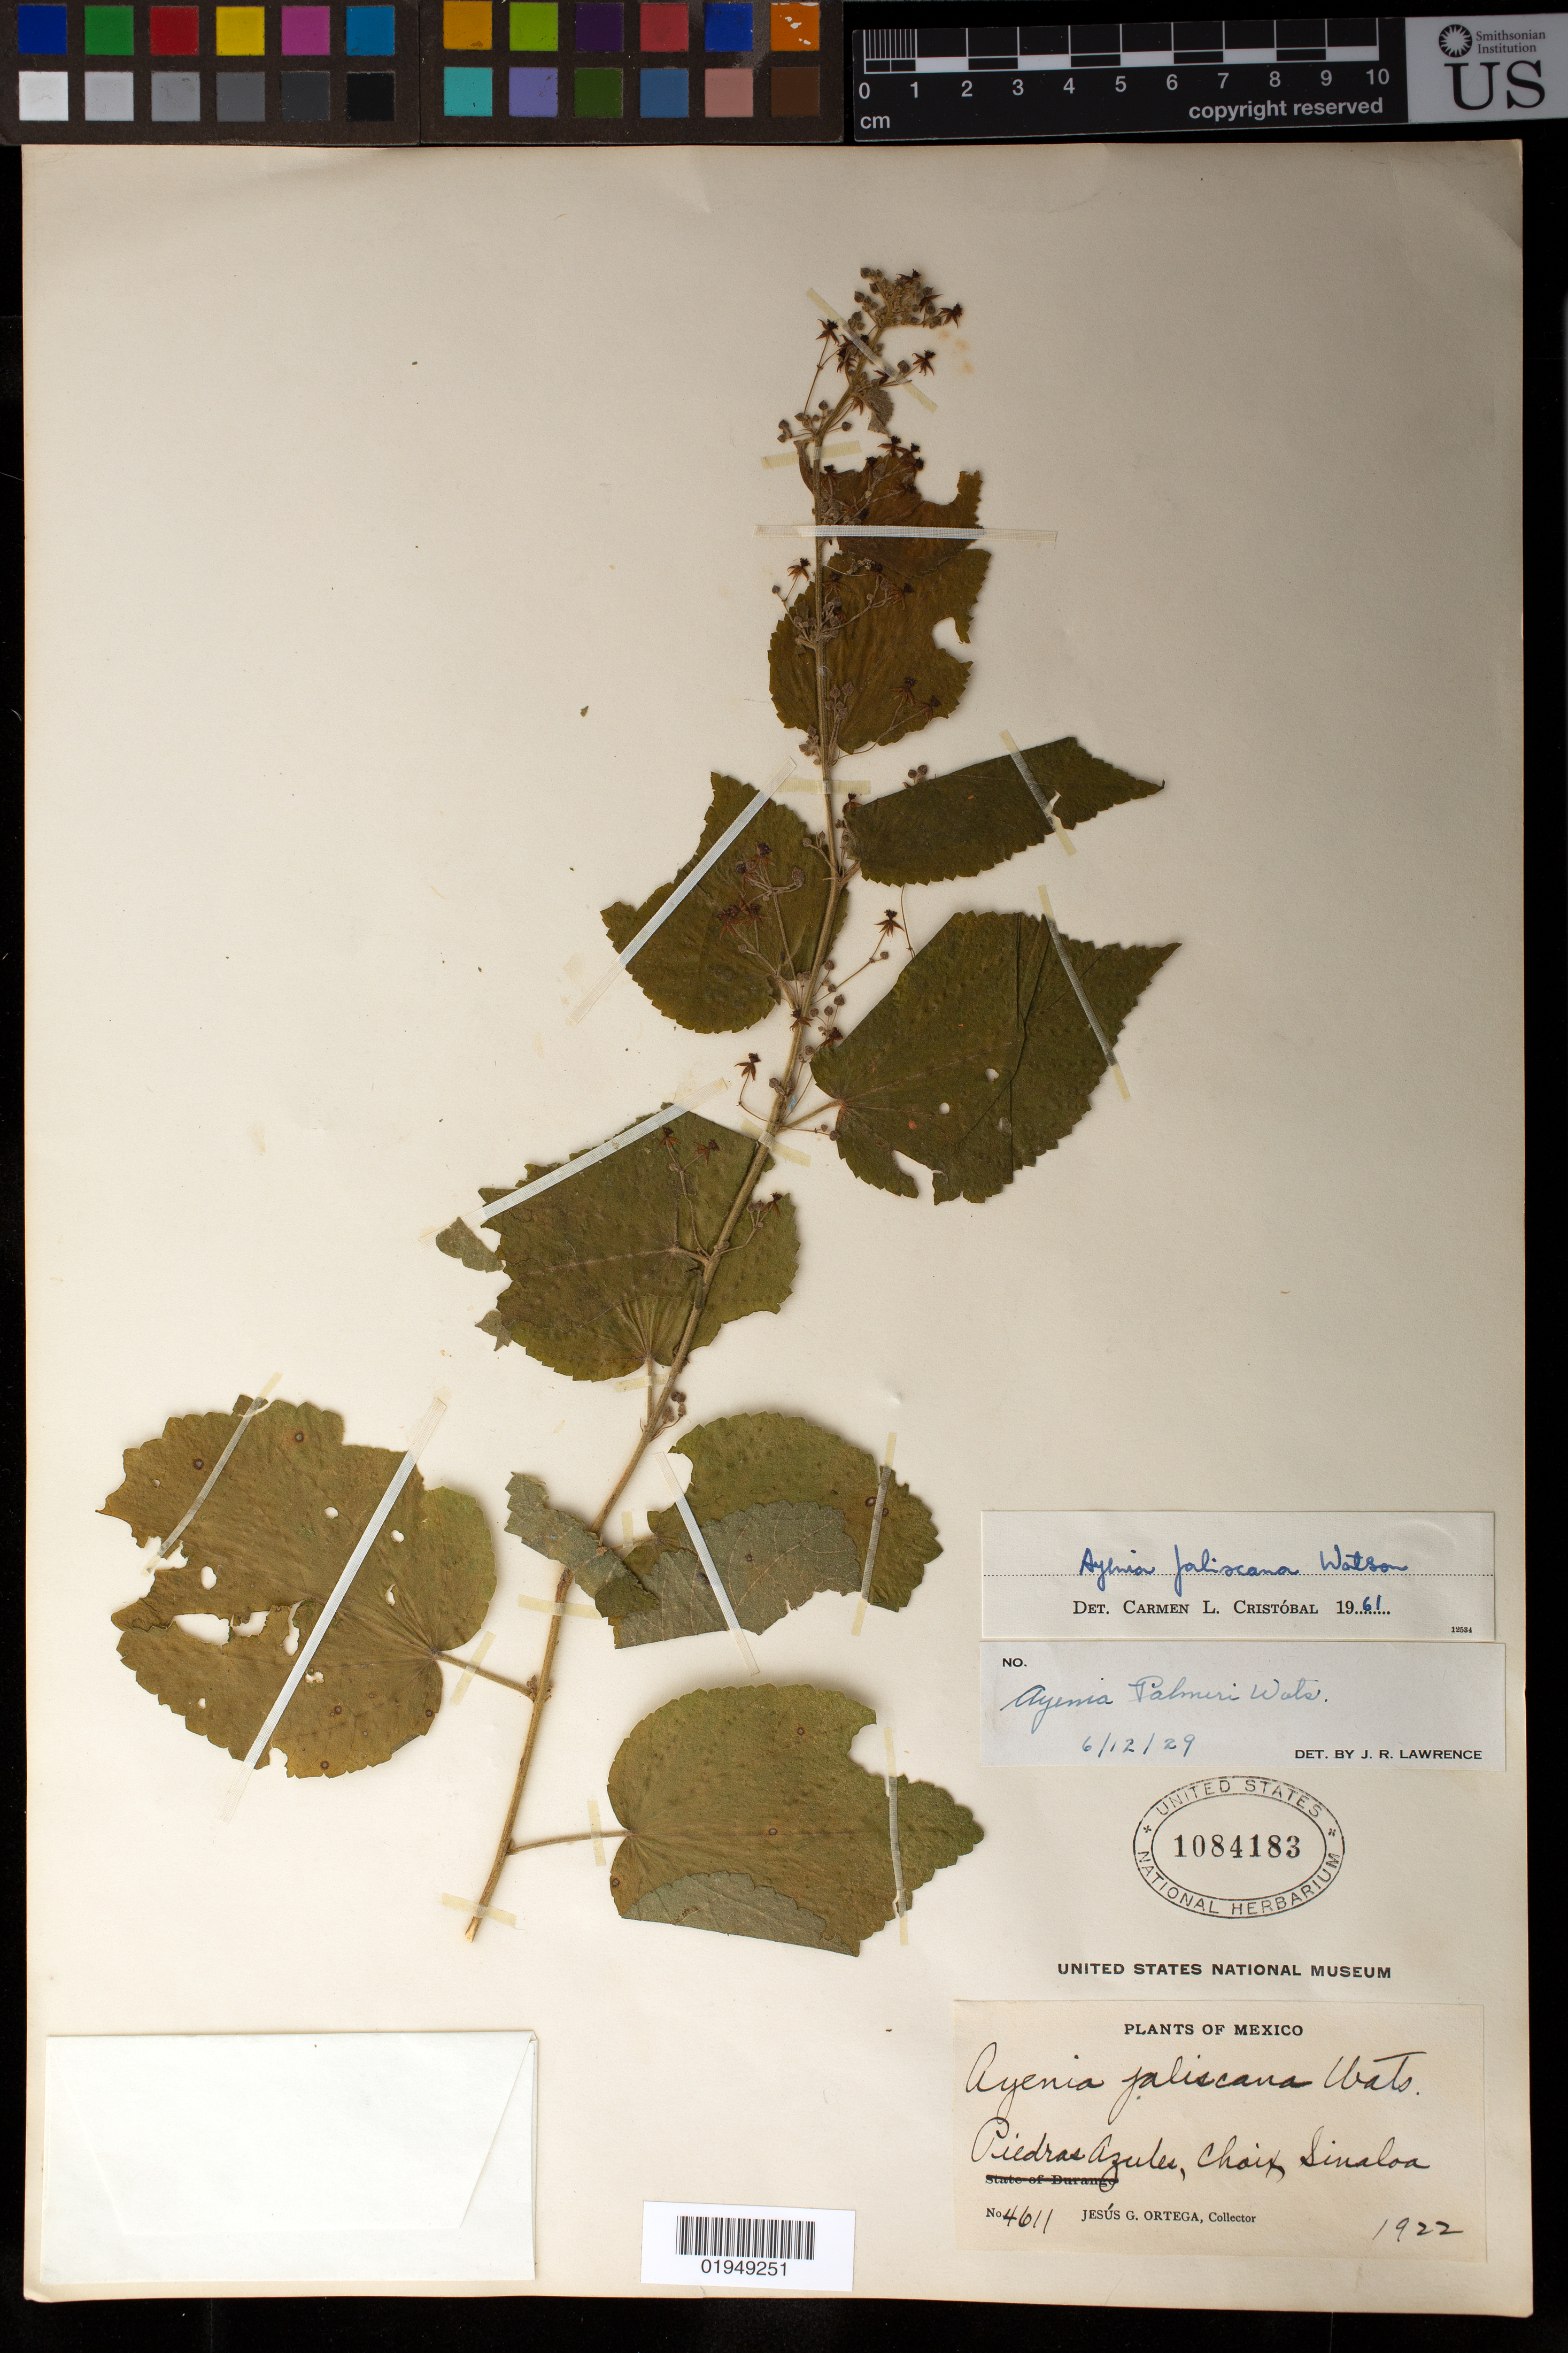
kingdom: Plantae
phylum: Tracheophyta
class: Magnoliopsida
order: Malvales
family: Malvaceae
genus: Ayenia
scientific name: Ayenia jaliscana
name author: S. Watson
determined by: (CTES) Instituto de Botanica del Nordeste - Facultad de Ciencias Agrarias - Herbario "Dra. Carmen L. Cristobal" (ARGENTINA)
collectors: J. Ortega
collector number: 4611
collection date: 1922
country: Mexico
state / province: Sinaloa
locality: Piedras Azules, Choix.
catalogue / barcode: US 1084183